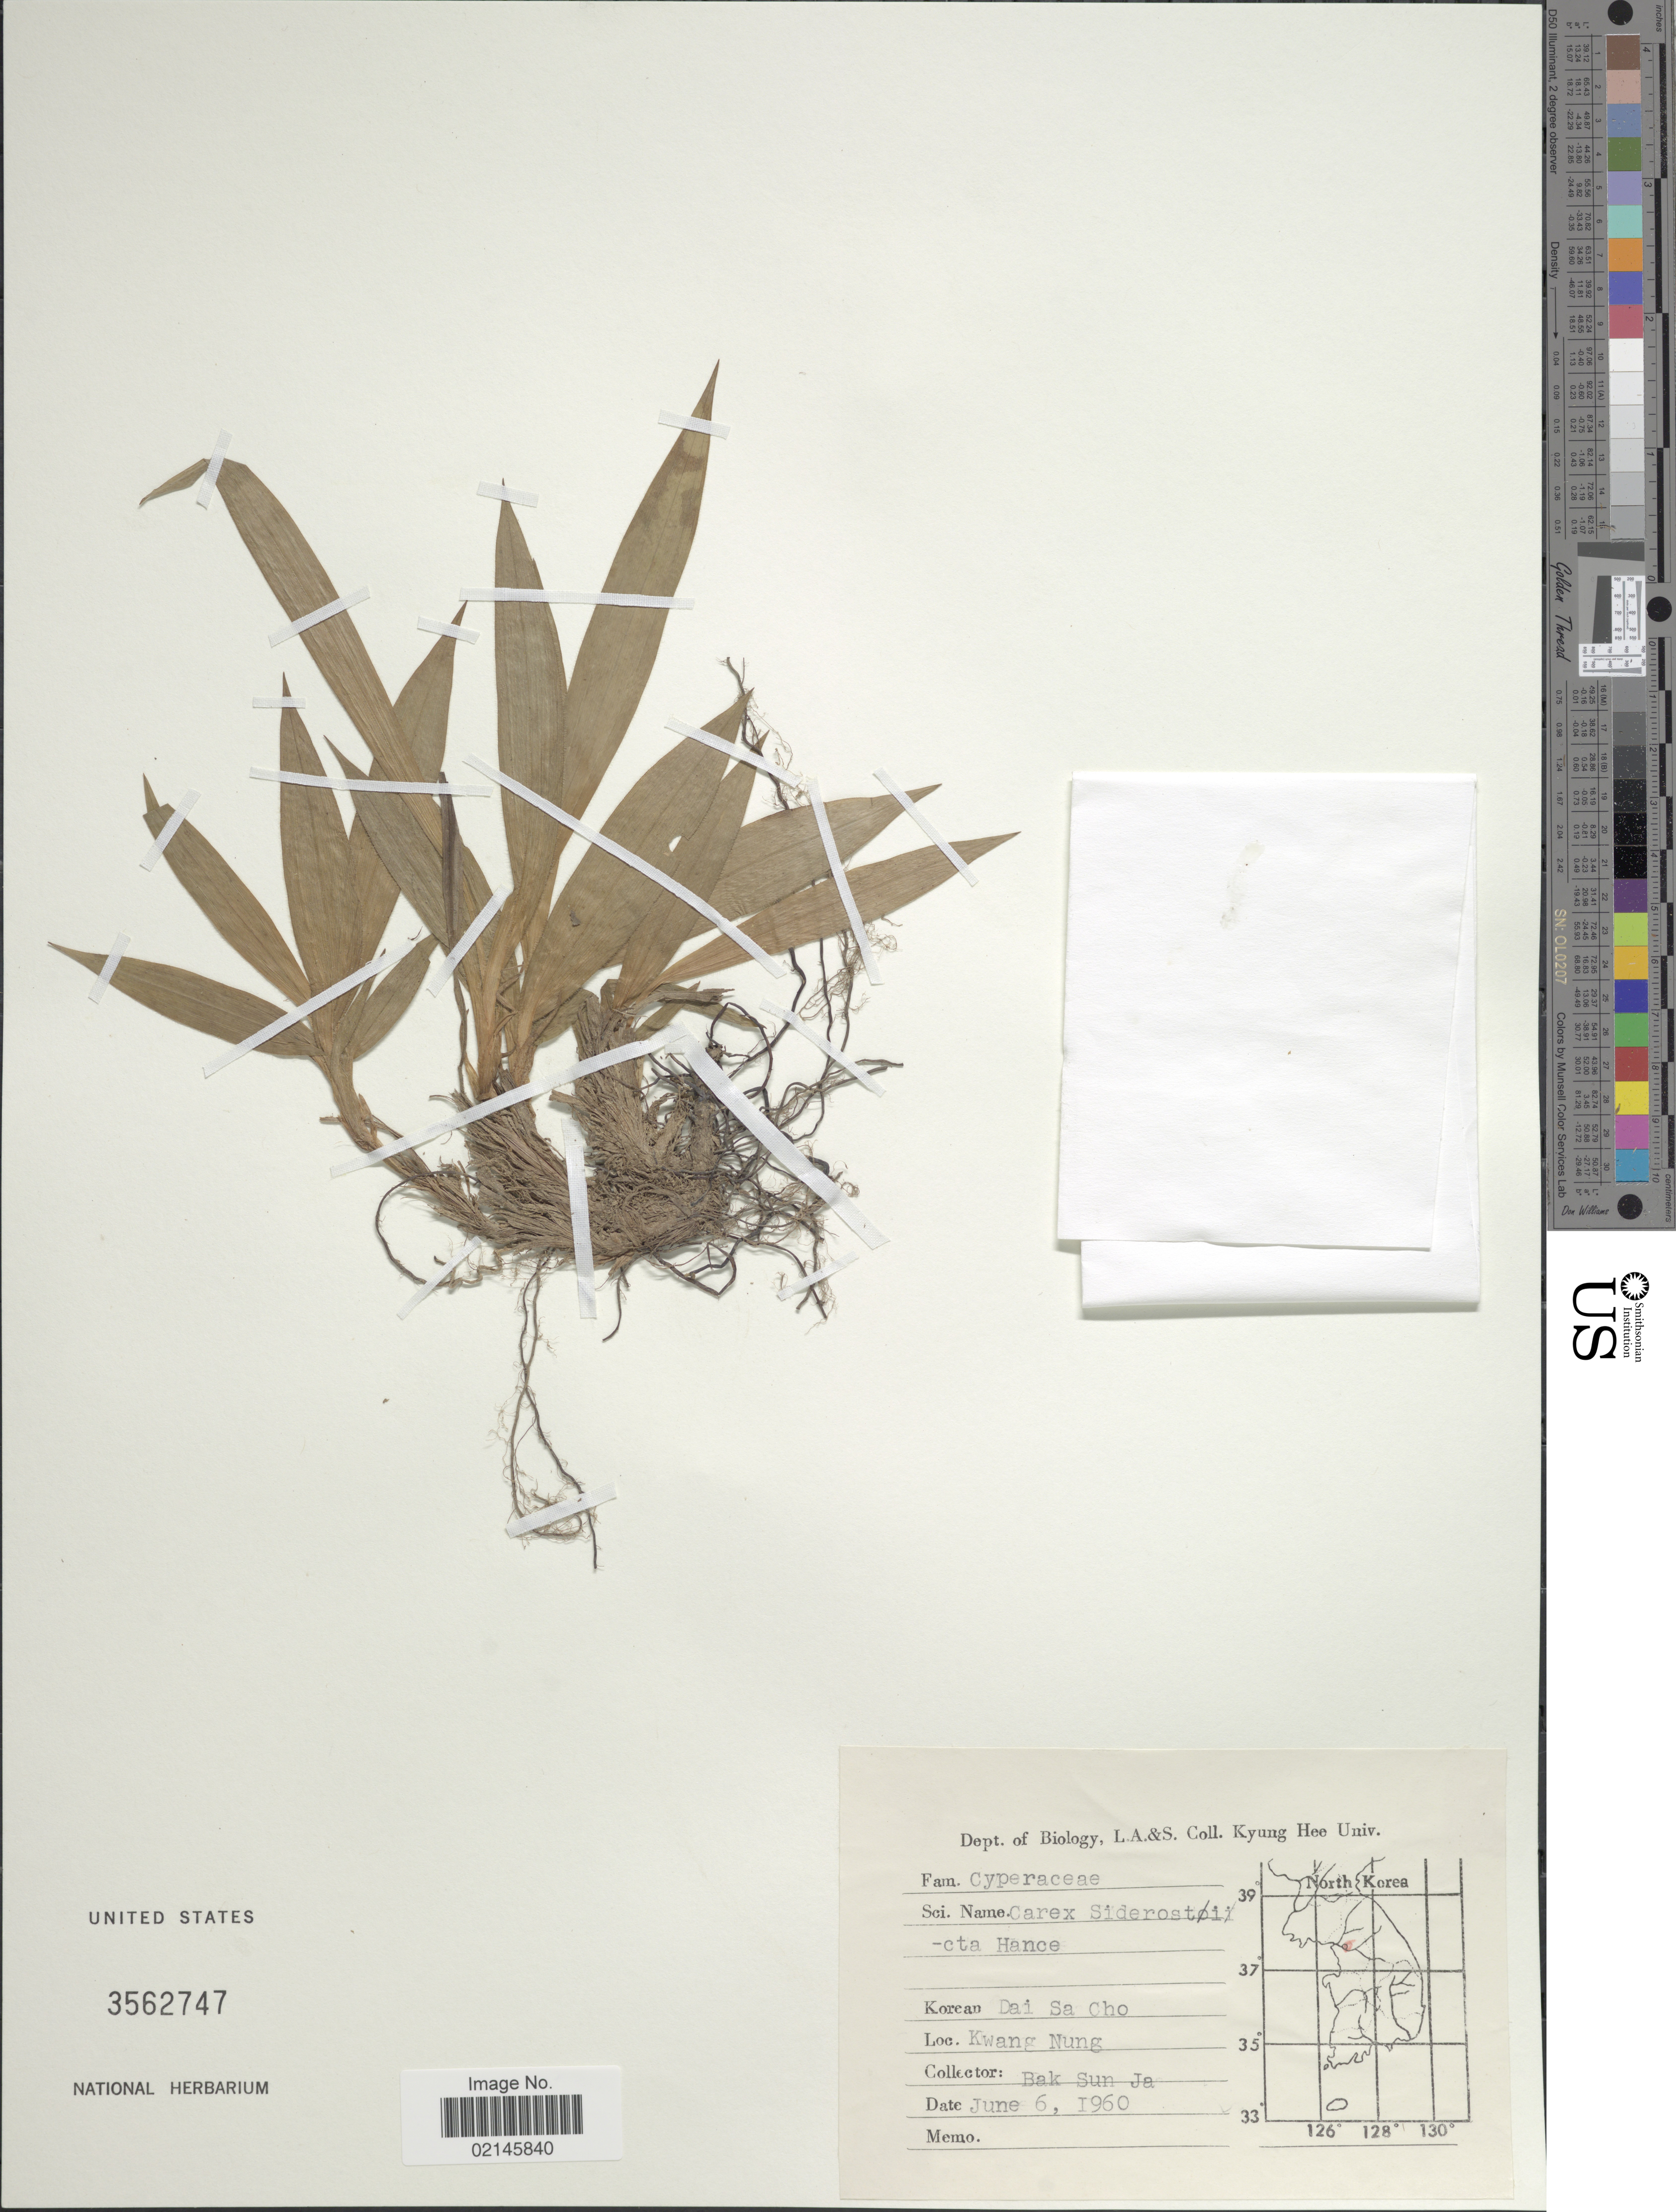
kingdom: Plantae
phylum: Tracheophyta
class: Liliopsida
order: Poales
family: Cyperaceae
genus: Carex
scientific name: Carex siderosticta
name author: Hance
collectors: B. Ja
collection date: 1960-06-06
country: South Korea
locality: Kwang Nung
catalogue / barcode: US 3562747